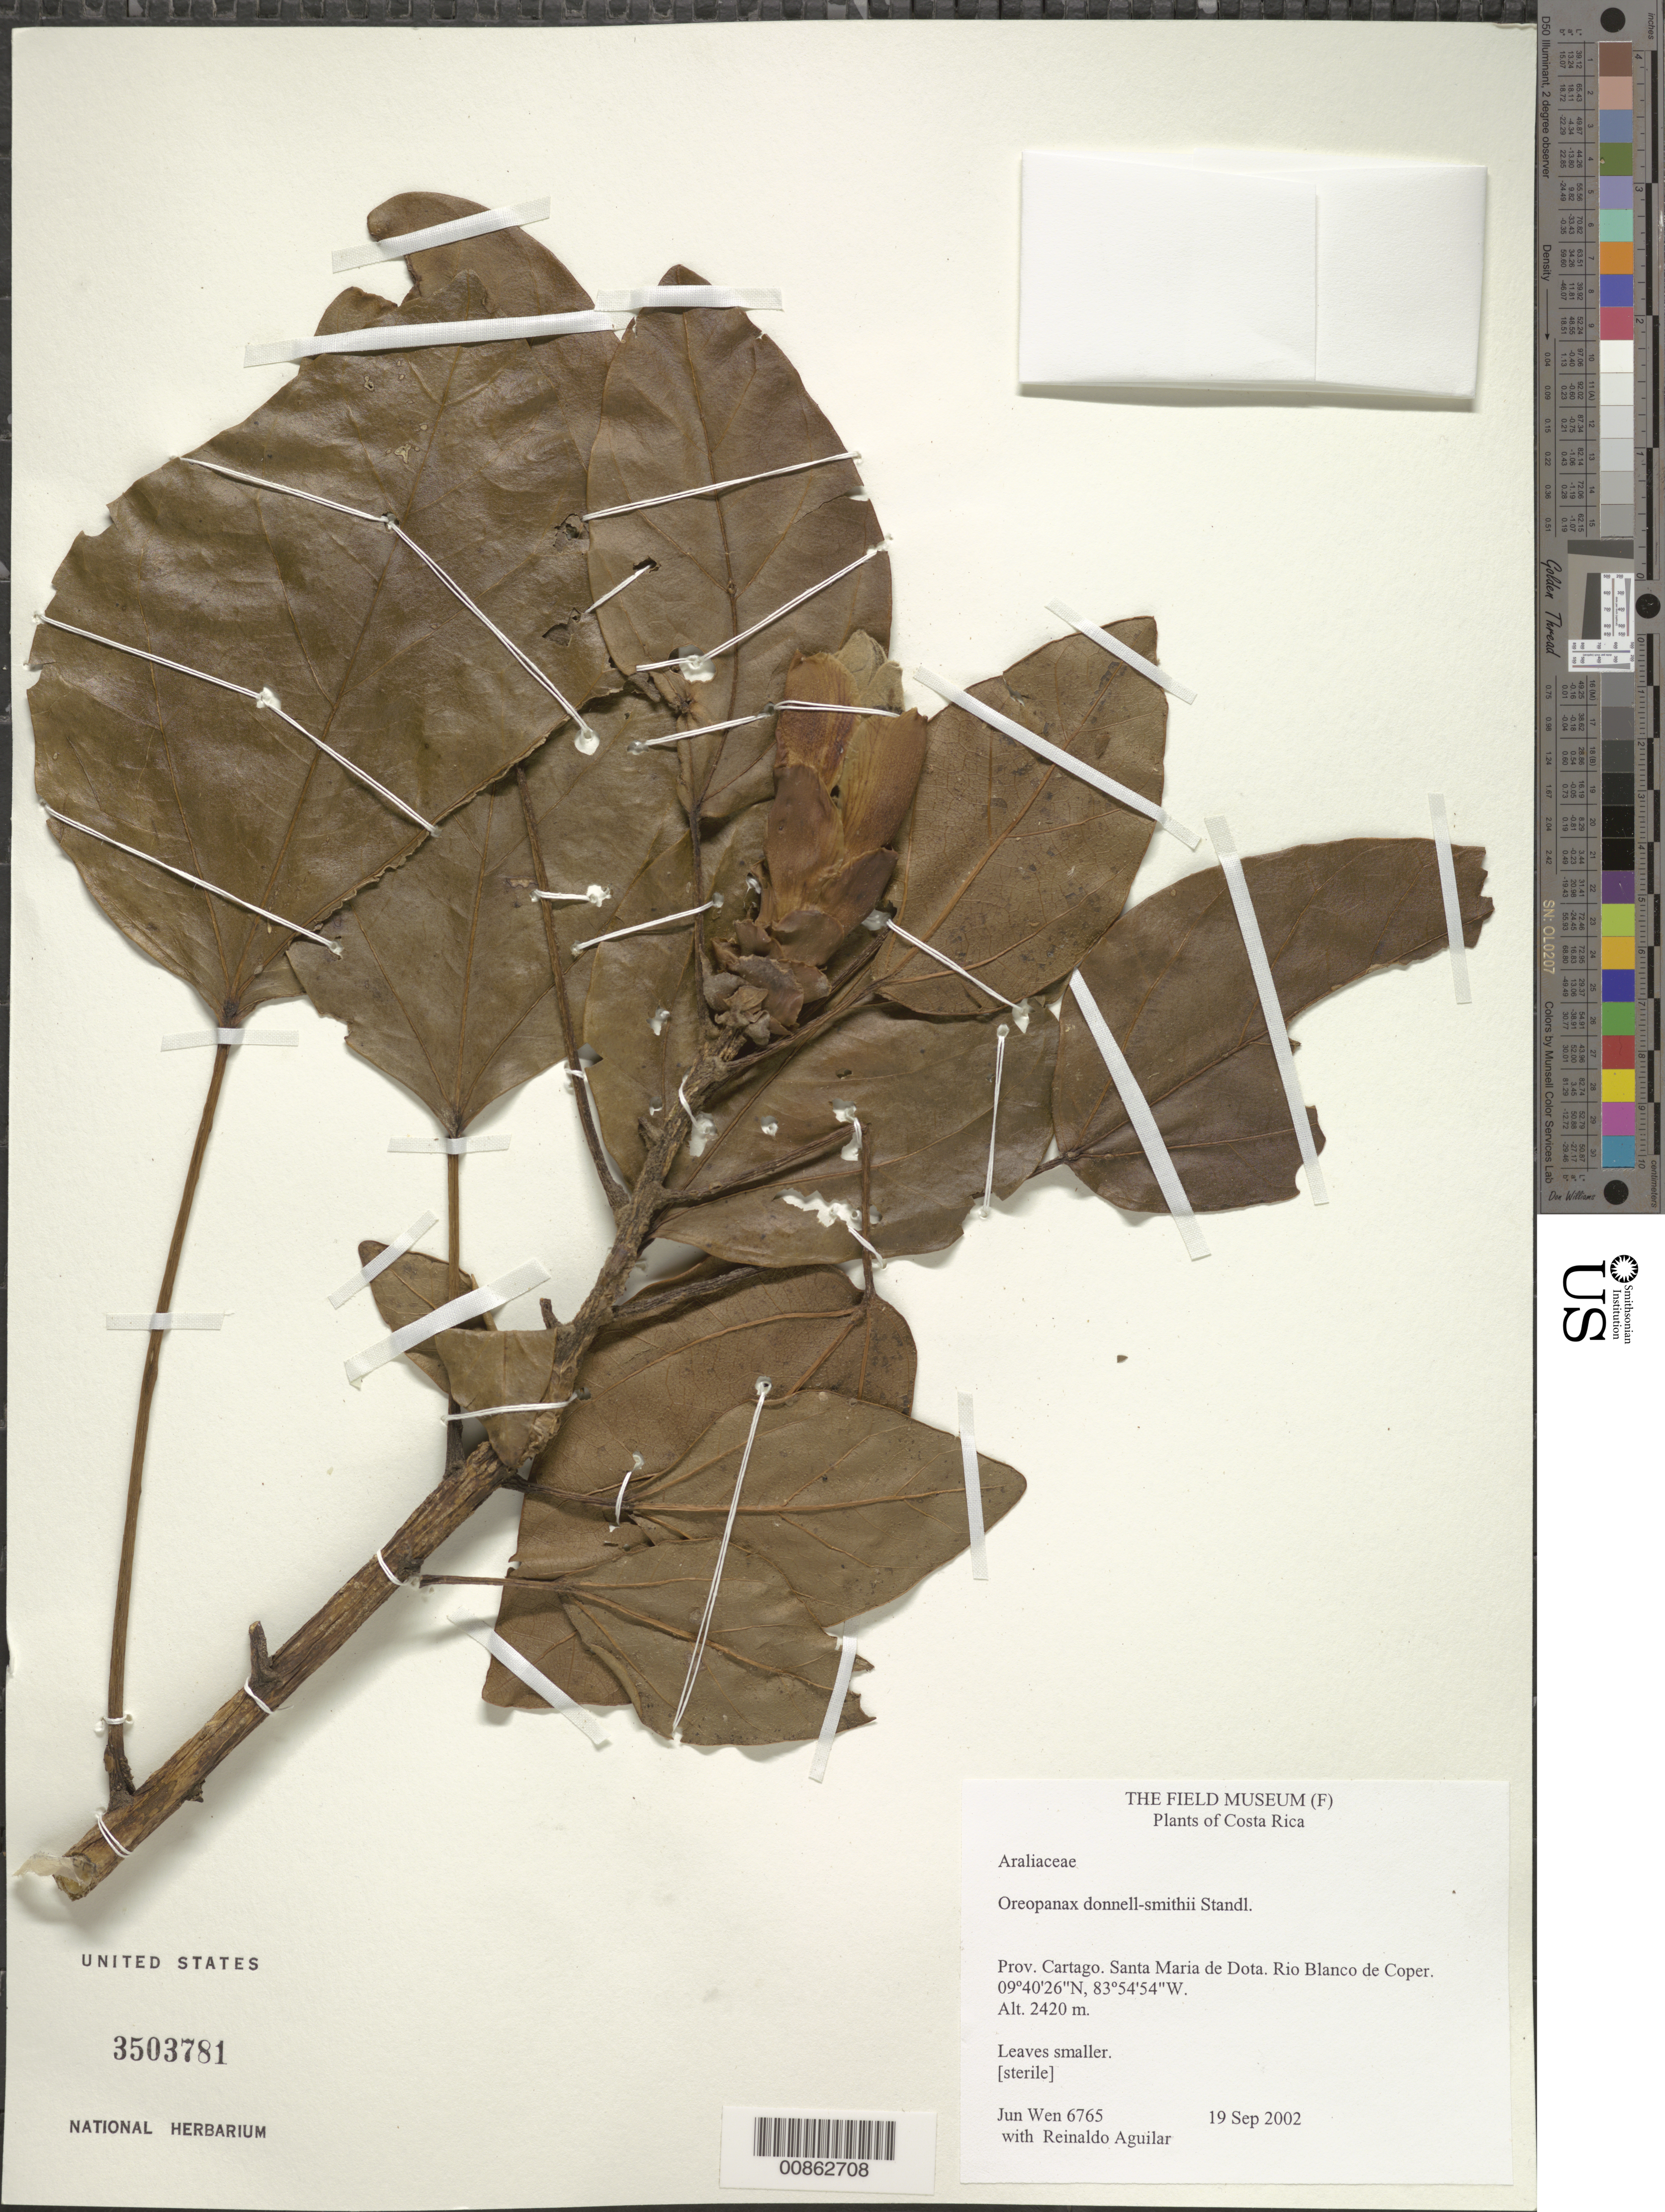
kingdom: Plantae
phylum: Tracheophyta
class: Magnoliopsida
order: Apiales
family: Araliaceae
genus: Oreopanax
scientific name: Oreopanax donnell-smithii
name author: Standl.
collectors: J. Wen & R. Aguilar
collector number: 6765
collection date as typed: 19 Sep 2002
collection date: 2002-09-19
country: Costa Rica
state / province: Cartago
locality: Santa Maria de Dota. Rio Blanco de Coper.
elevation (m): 2420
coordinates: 9 40 26 N, 83 54 54 W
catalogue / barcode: US 3503781